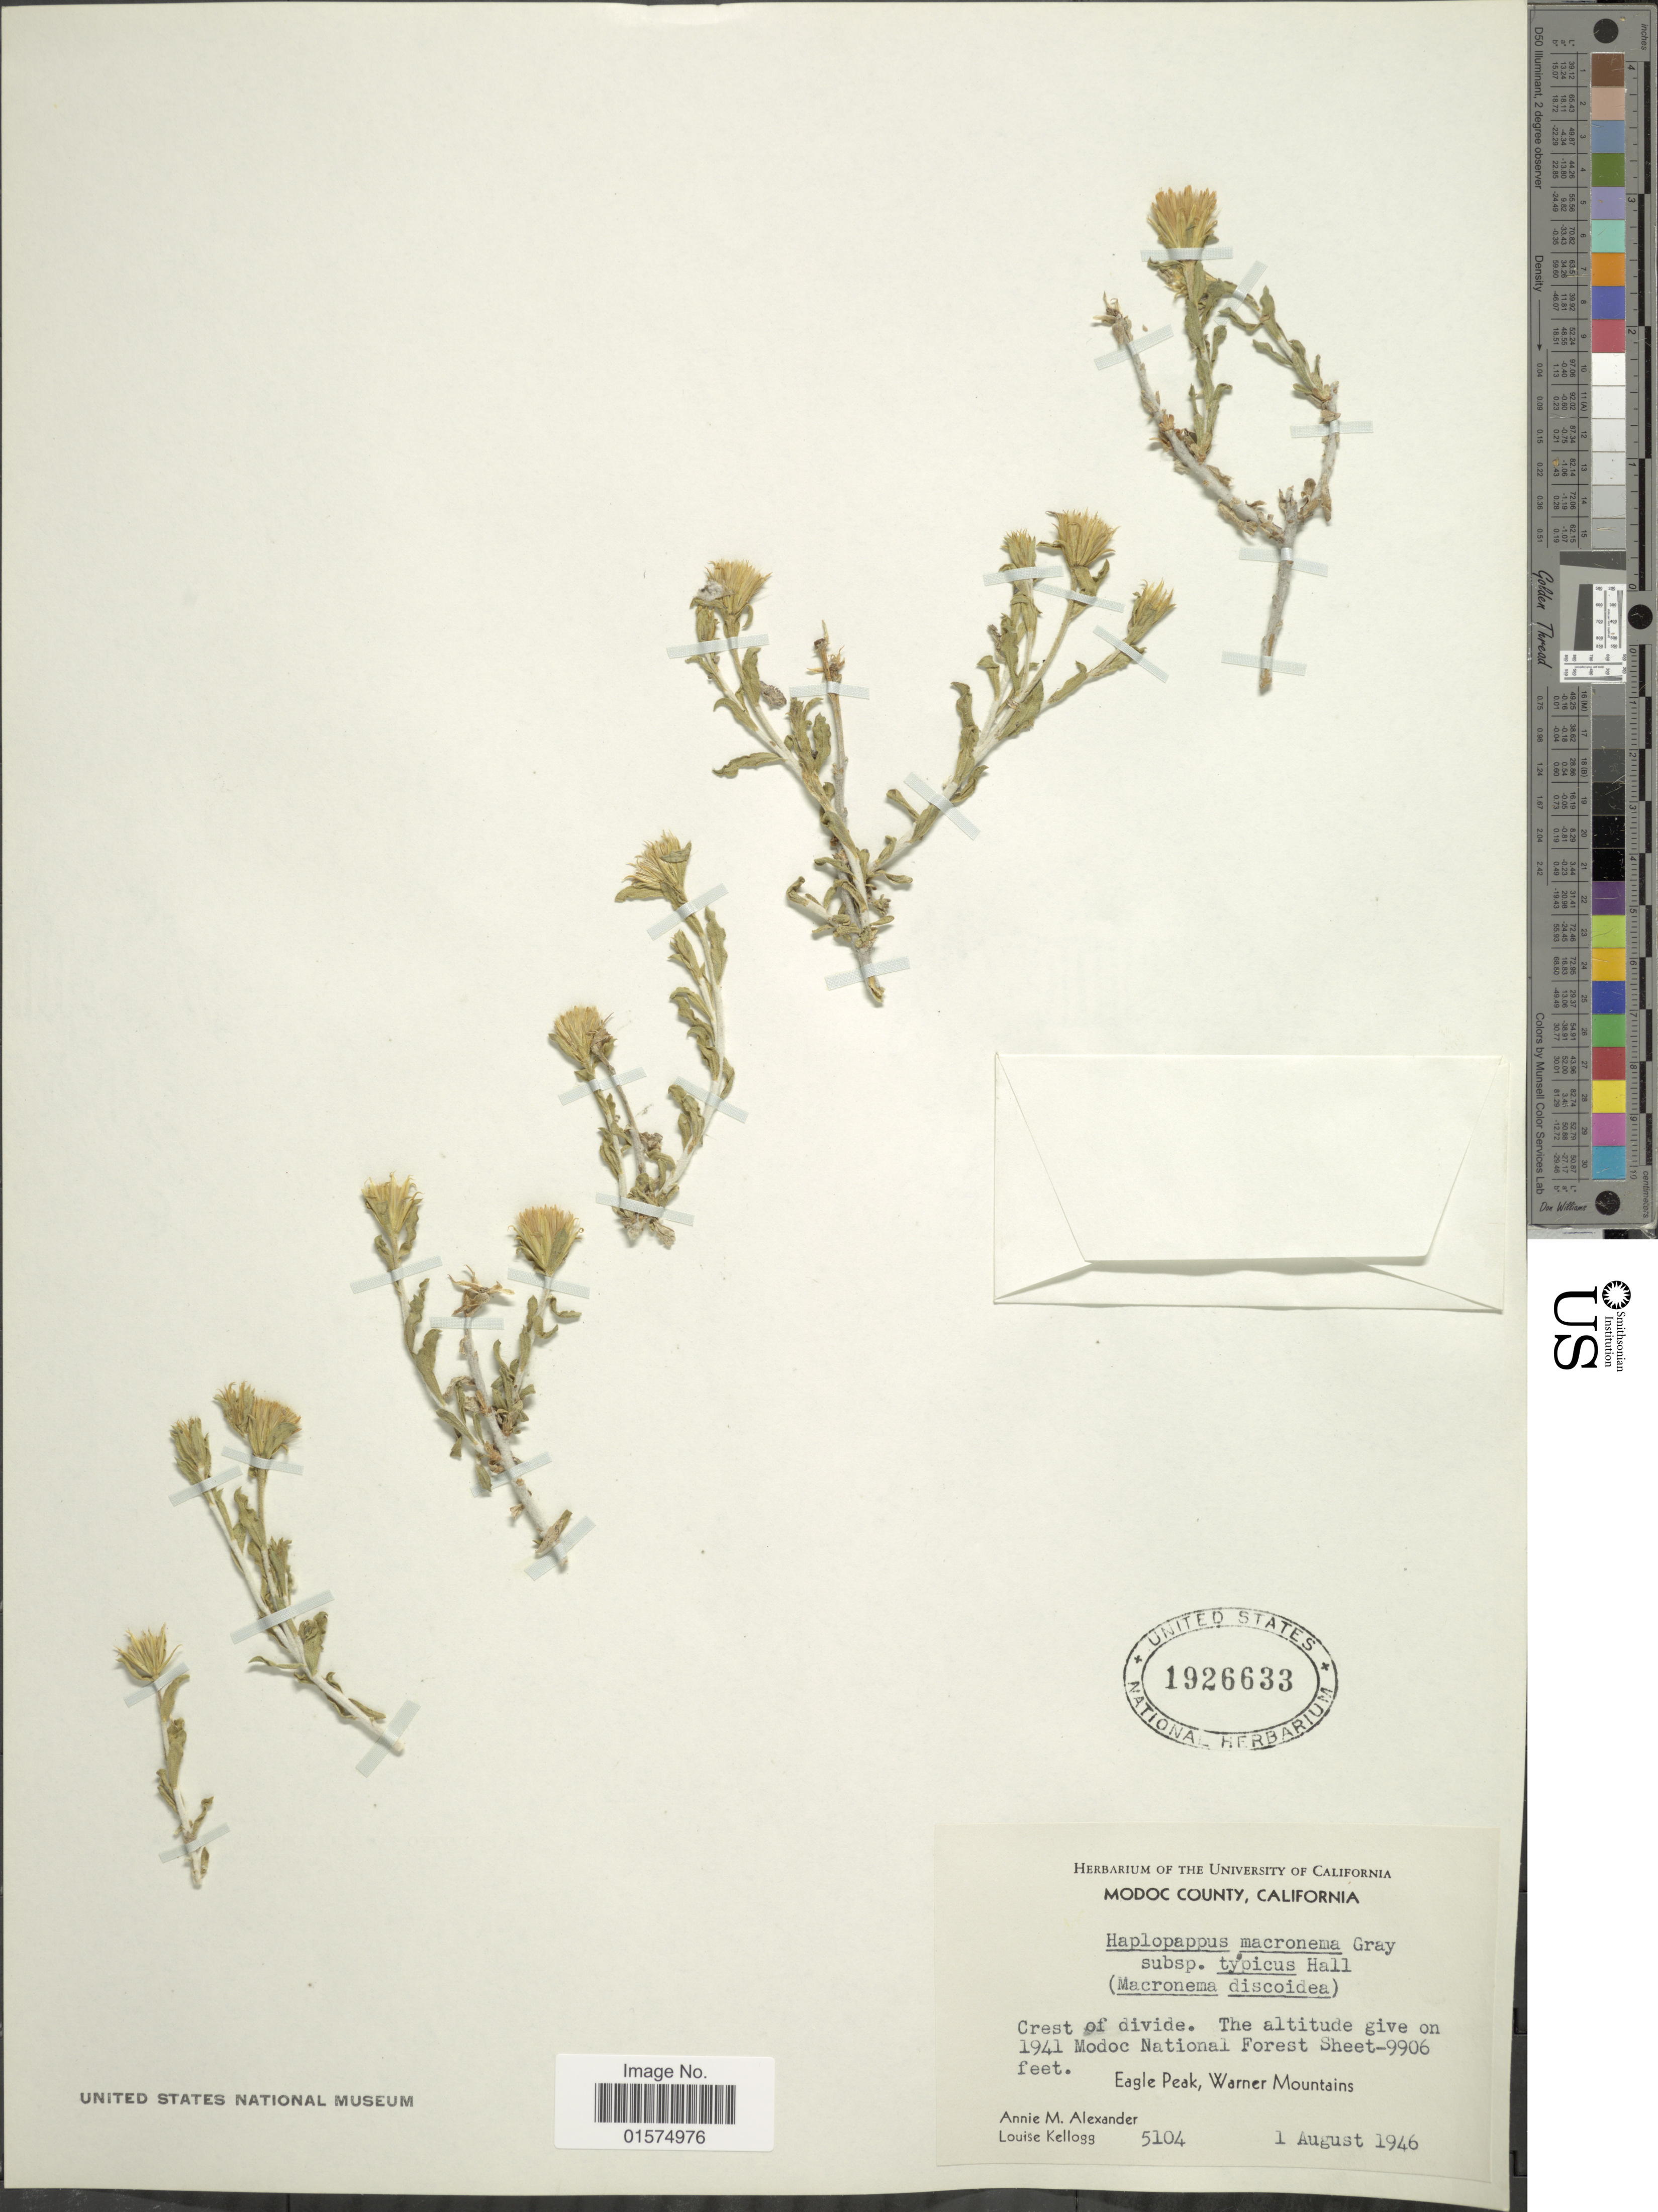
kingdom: Plantae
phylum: Tracheophyta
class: Magnoliopsida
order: Asterales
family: Asteraceae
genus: Ericameria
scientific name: Ericameria discoidea var. discoidea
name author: (Nutt.) G.L. Nesom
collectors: A. M. Alexander & L. Kellogg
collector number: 5104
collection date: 1946-08-01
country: United States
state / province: California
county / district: Modoc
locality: Modoc County. Crest of divide. Eagle Peak, Warner Mountains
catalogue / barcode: US 1926633